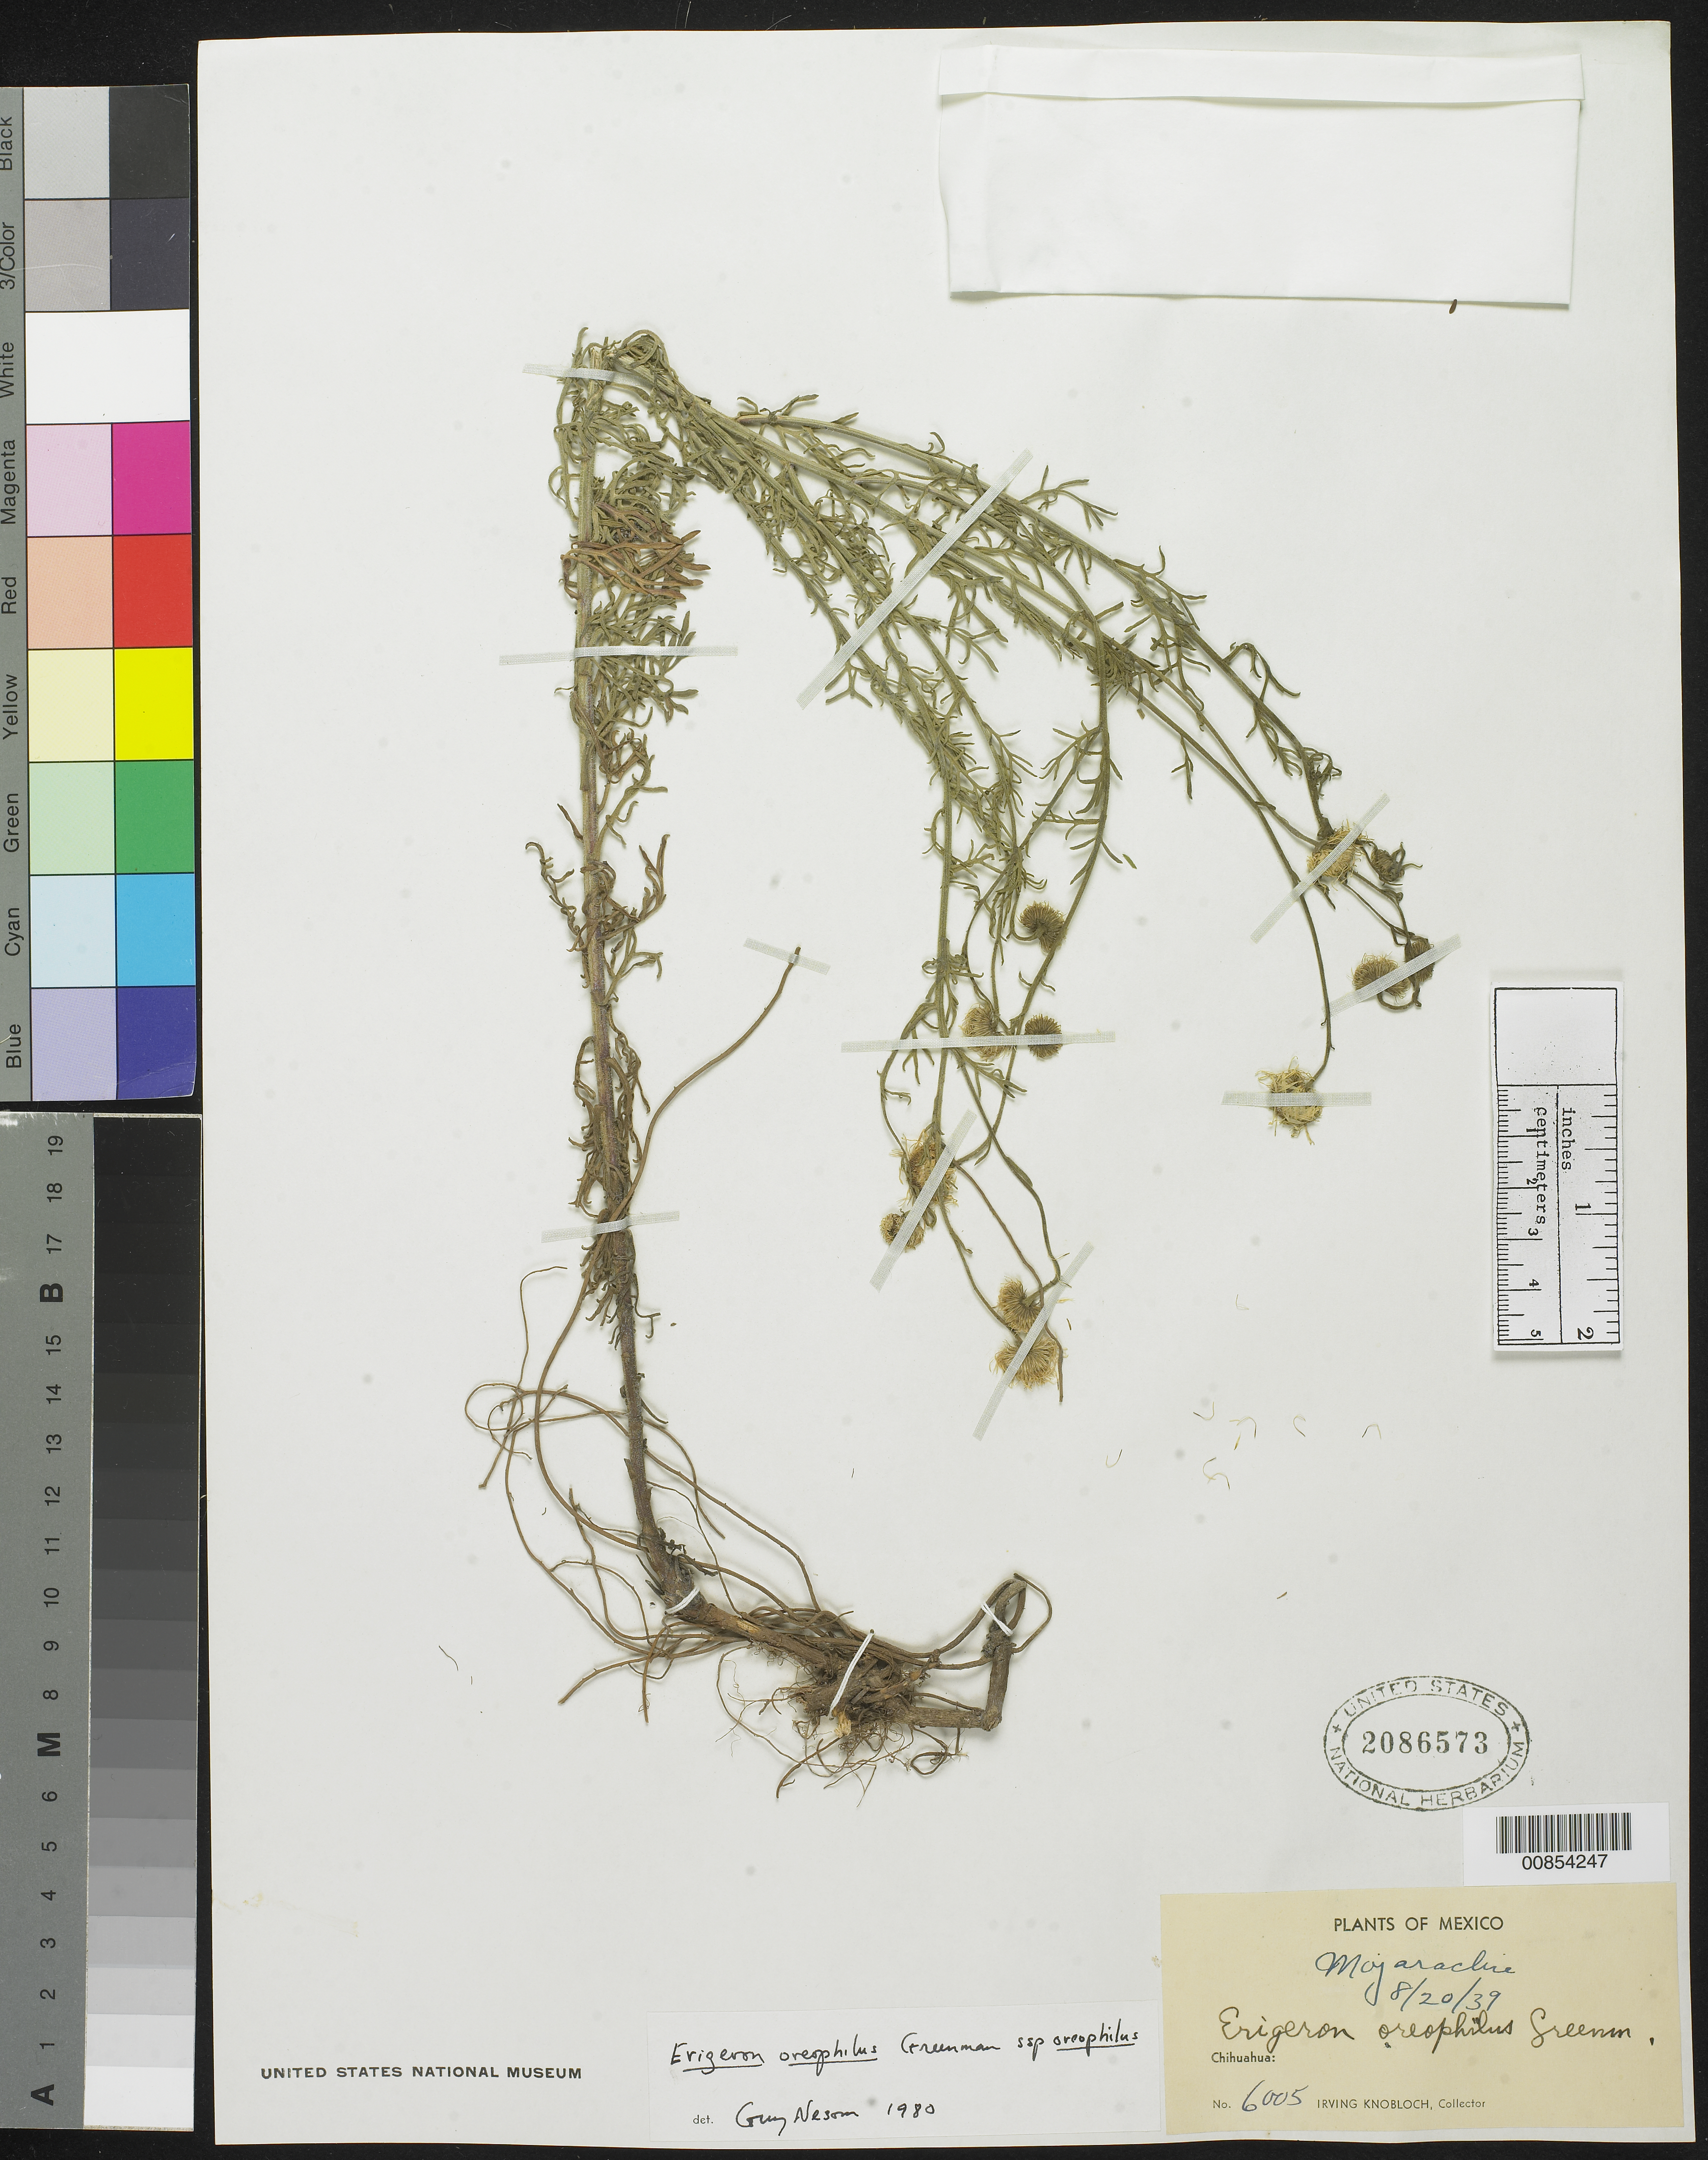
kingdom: Plantae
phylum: Tracheophyta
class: Magnoliopsida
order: Asterales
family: Asteraceae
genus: Erigeron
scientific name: Erigeron oreophilus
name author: Greenm.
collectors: I. W. Knobloch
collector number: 6005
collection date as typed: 20 Aug 1939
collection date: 1939-08-20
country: Mexico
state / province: Chihuahua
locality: Mojarachic, Chihuahua.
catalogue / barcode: US 2086573